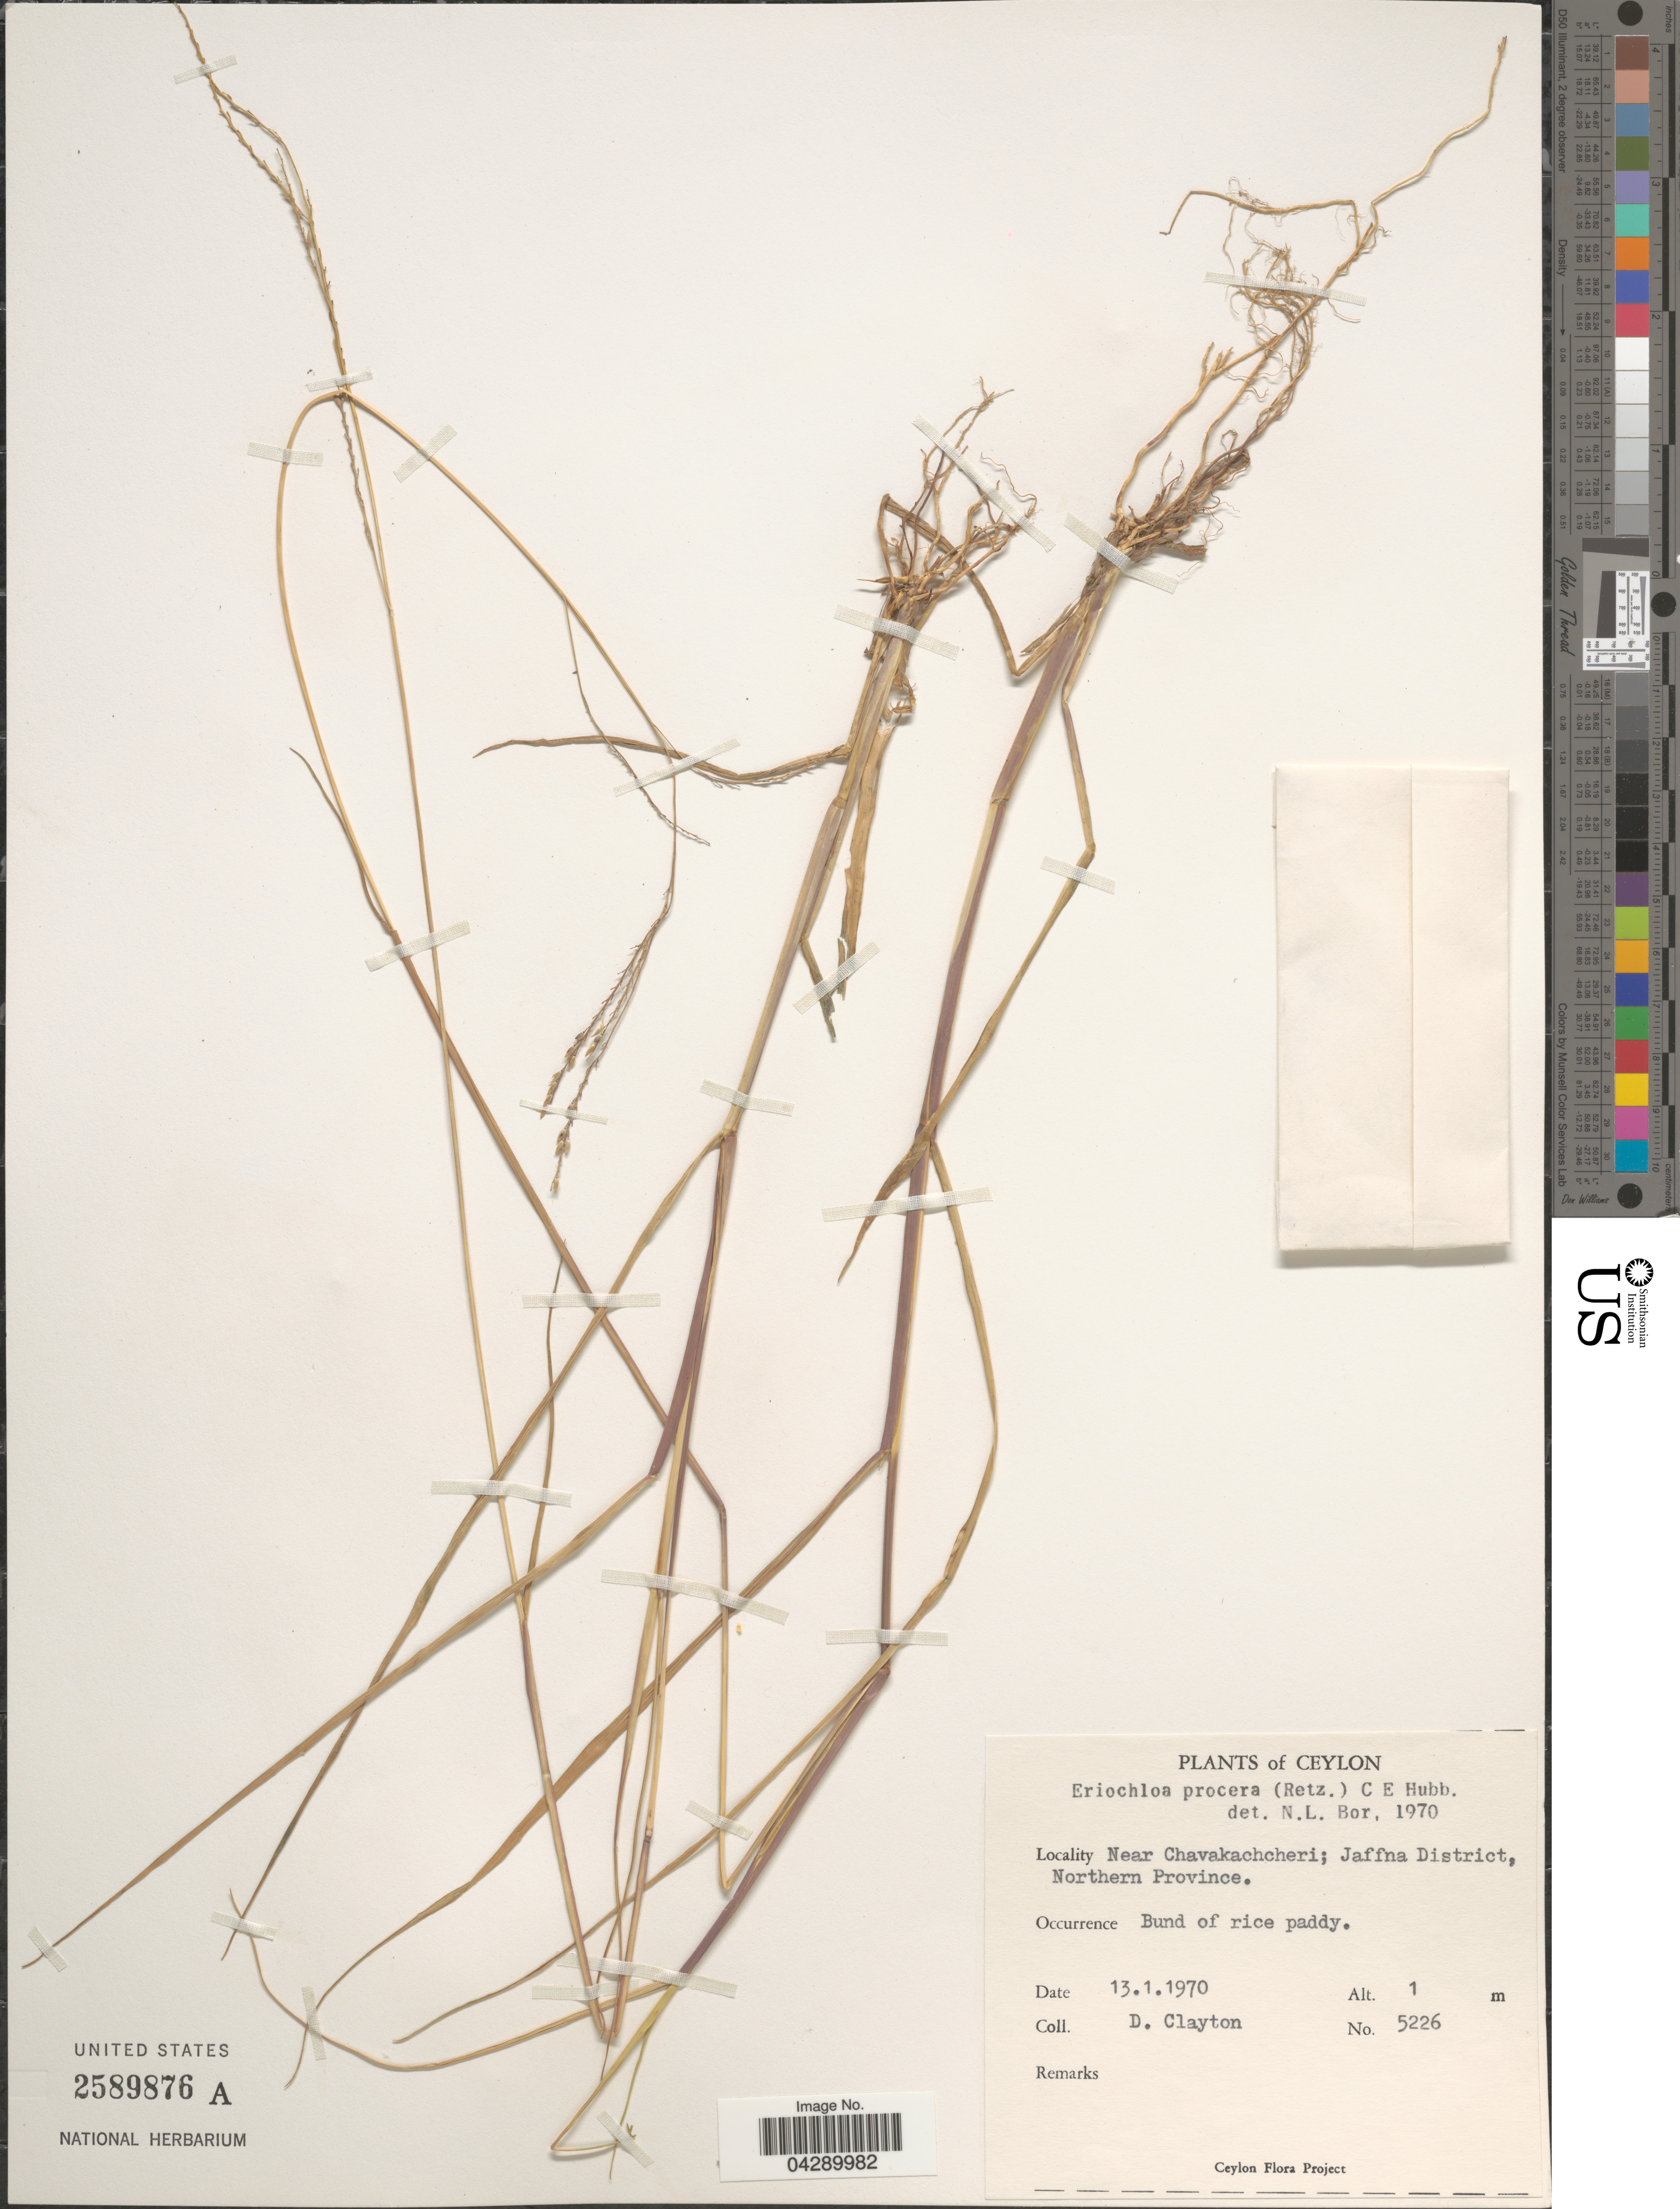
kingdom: Plantae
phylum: Tracheophyta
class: Liliopsida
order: Poales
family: Poaceae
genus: Eriochloa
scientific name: Eriochloa procera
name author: (Retz.) C.E. Hubb.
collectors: D. Clayton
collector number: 5226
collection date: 1970-01-13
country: Sri Lanka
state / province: Northern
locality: Ceylon. Near Chavakachcheri; Jaffna District.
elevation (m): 1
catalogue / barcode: US 2589876A